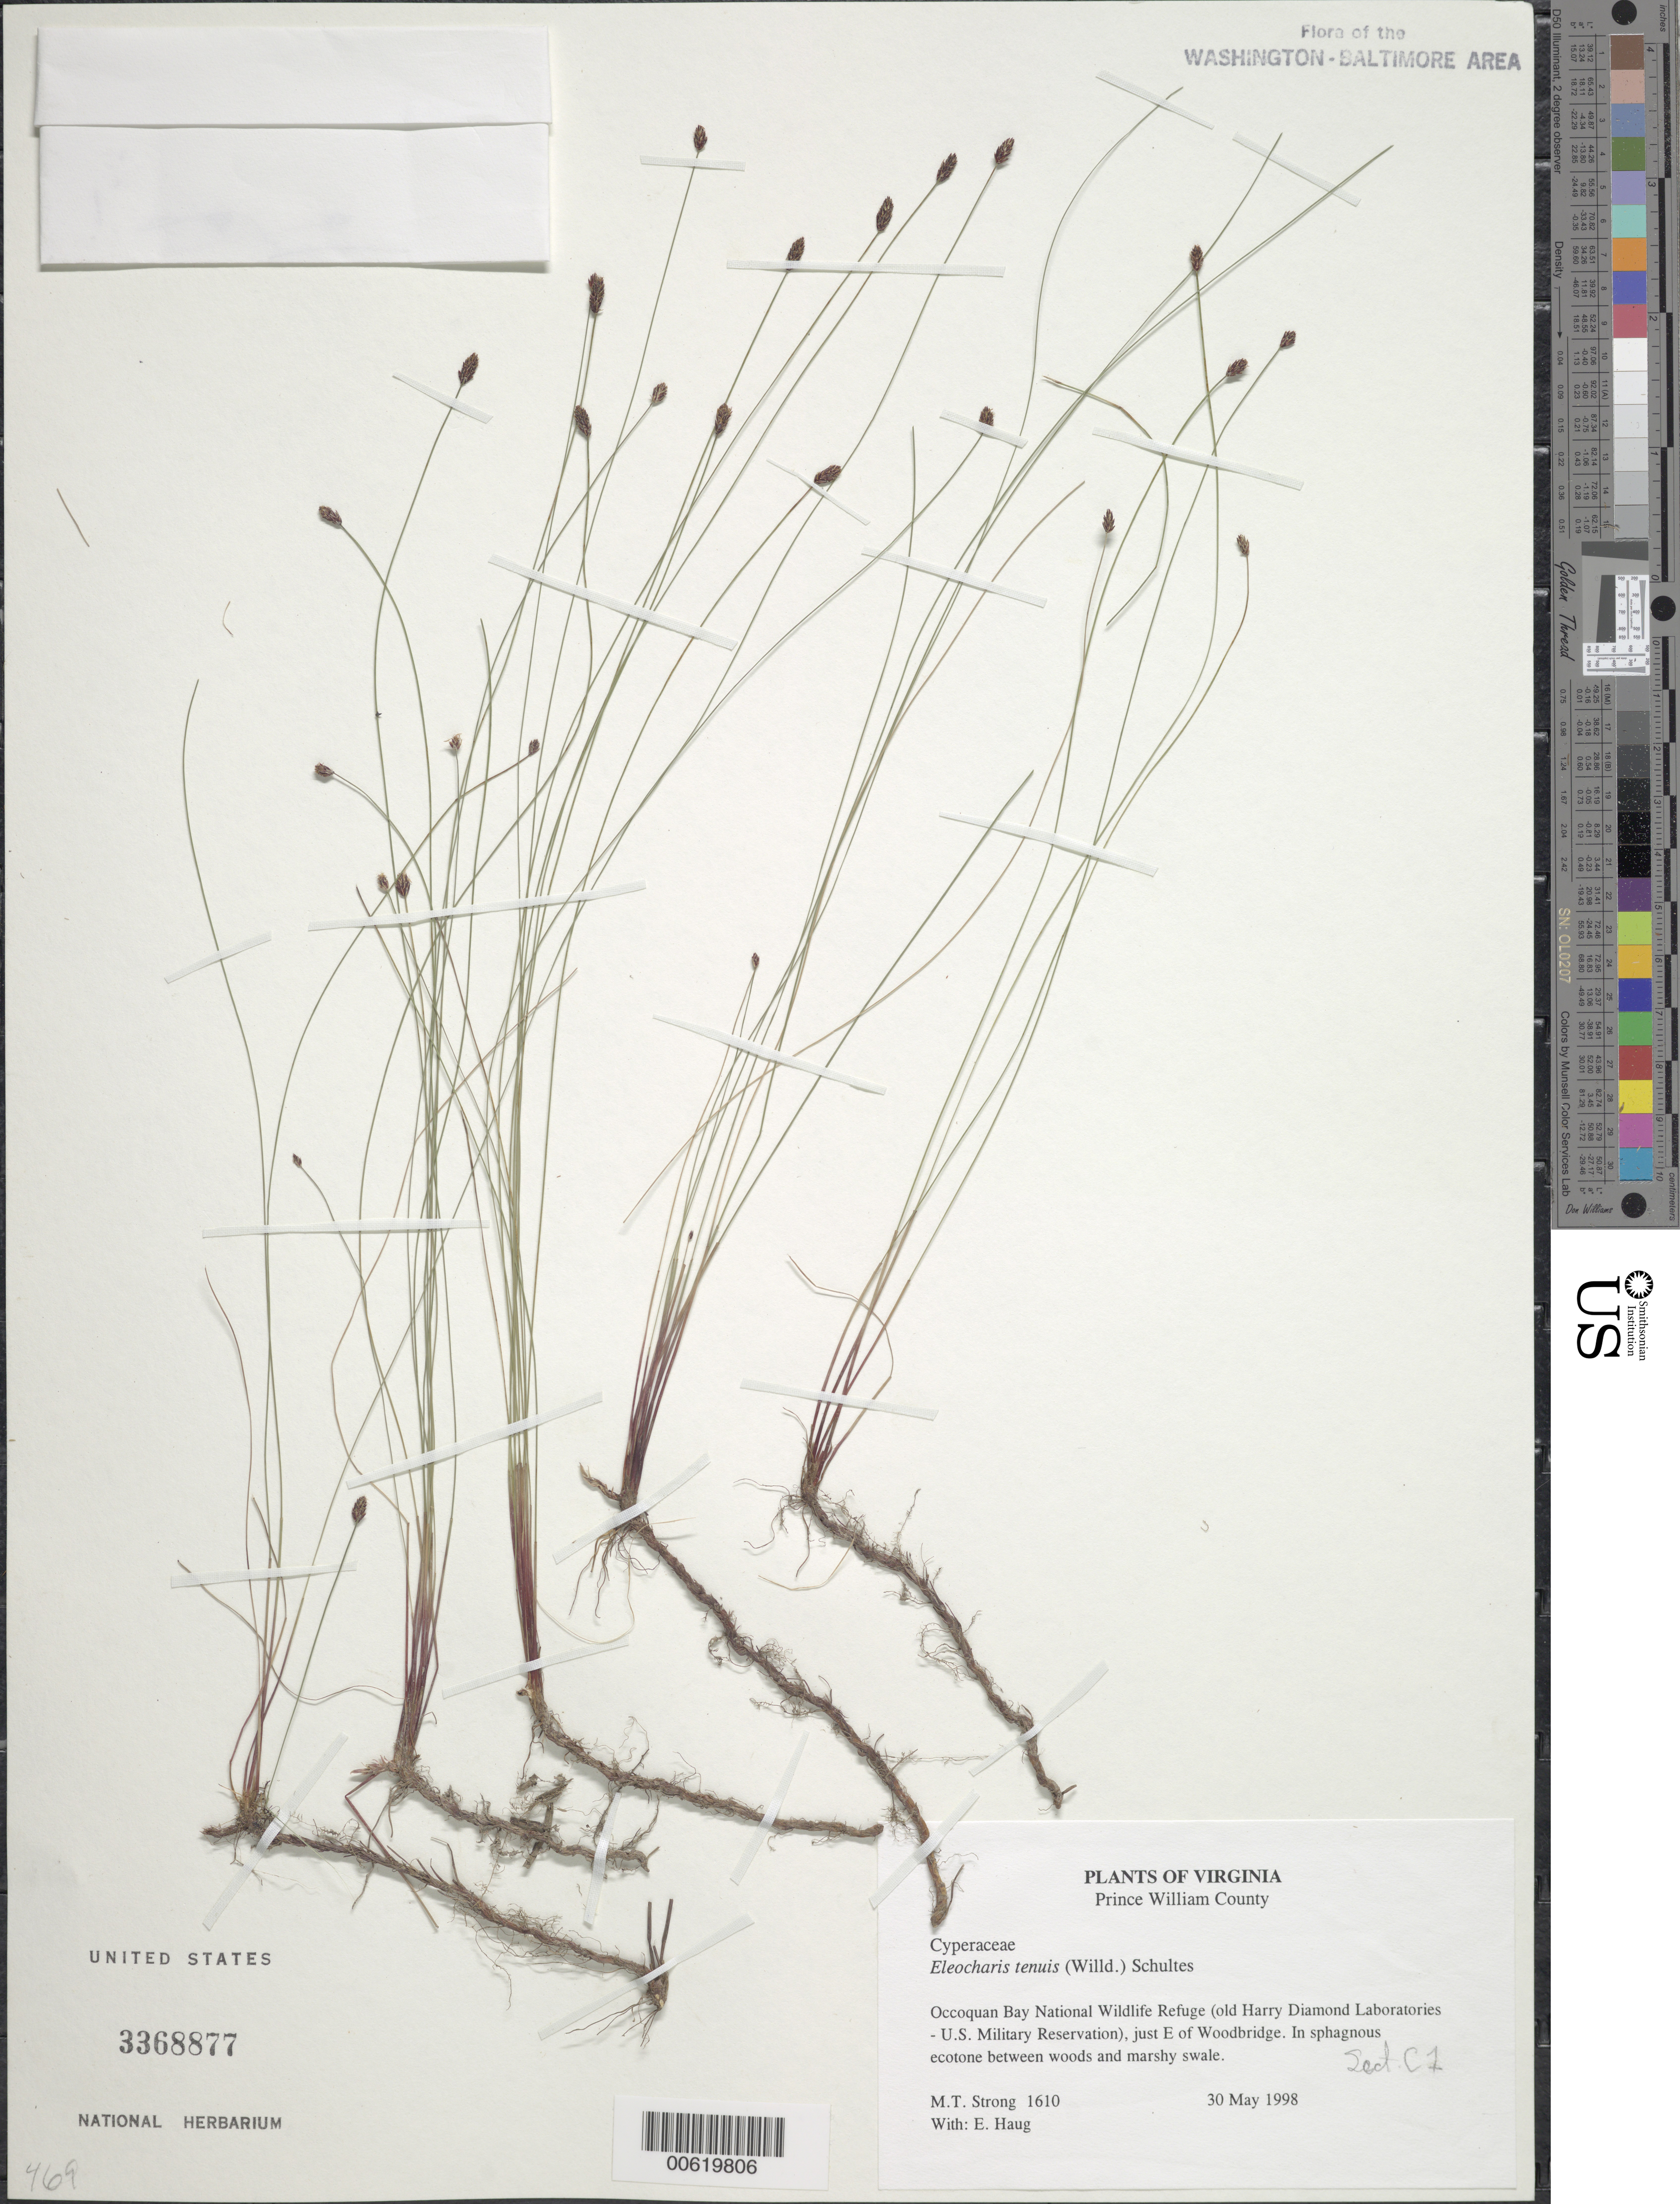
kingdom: Plantae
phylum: Tracheophyta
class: Liliopsida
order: Poales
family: Cyperaceae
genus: Eleocharis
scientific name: Eleocharis tenuis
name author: (Willd.) Schult.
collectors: M. T. Strong & E. Haug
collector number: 1610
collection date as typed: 30 May 1998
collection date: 1998-05-30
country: United States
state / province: Virginia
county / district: Prince William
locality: Occoquan Bay National Wildlife Refuge (old Harry Diamond Laboratories - U.S. Military Reservation), just E of Woodbridge.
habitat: In sphagnous ecotone between woods and marshy swale.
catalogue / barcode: US 3368877